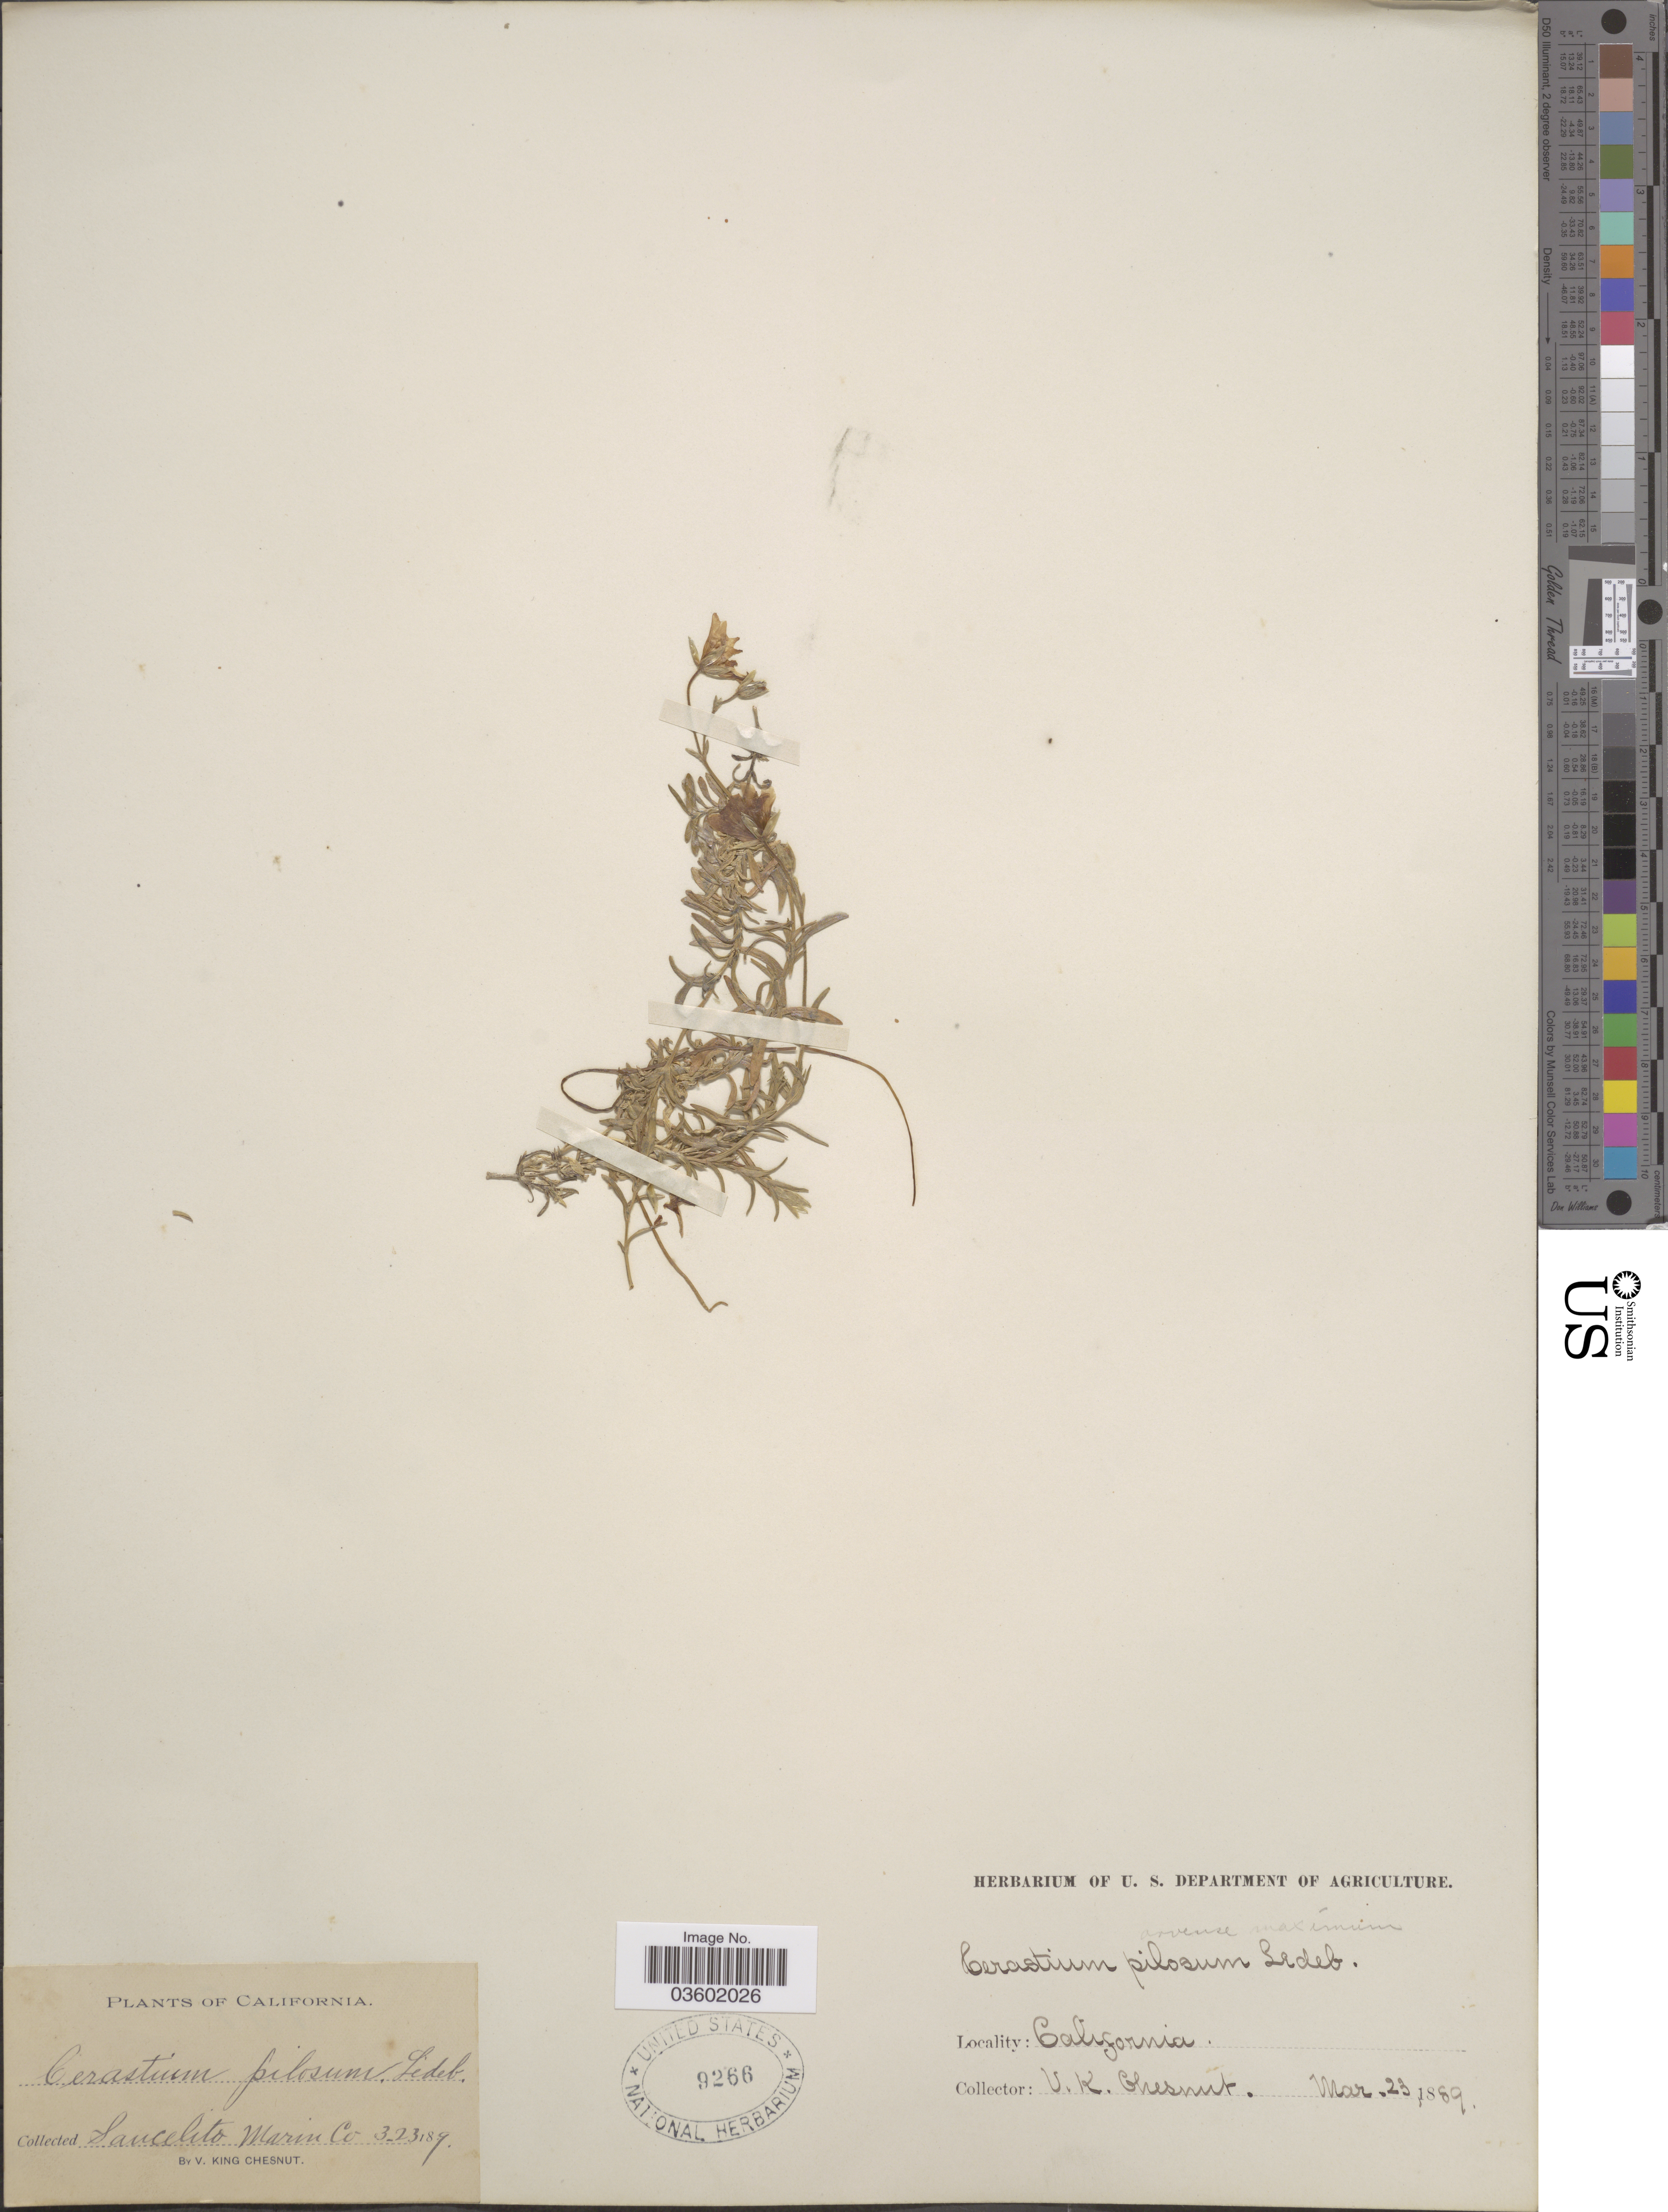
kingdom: Plantae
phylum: Tracheophyta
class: Magnoliopsida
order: Caryophyllales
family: Caryophyllaceae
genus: Cerastium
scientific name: Cerastium pilosum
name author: Greene in Rydb.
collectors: V. Chesnut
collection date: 1889-03-23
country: United States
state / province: California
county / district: Marin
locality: Saucelito Marin Co.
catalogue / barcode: US 9266